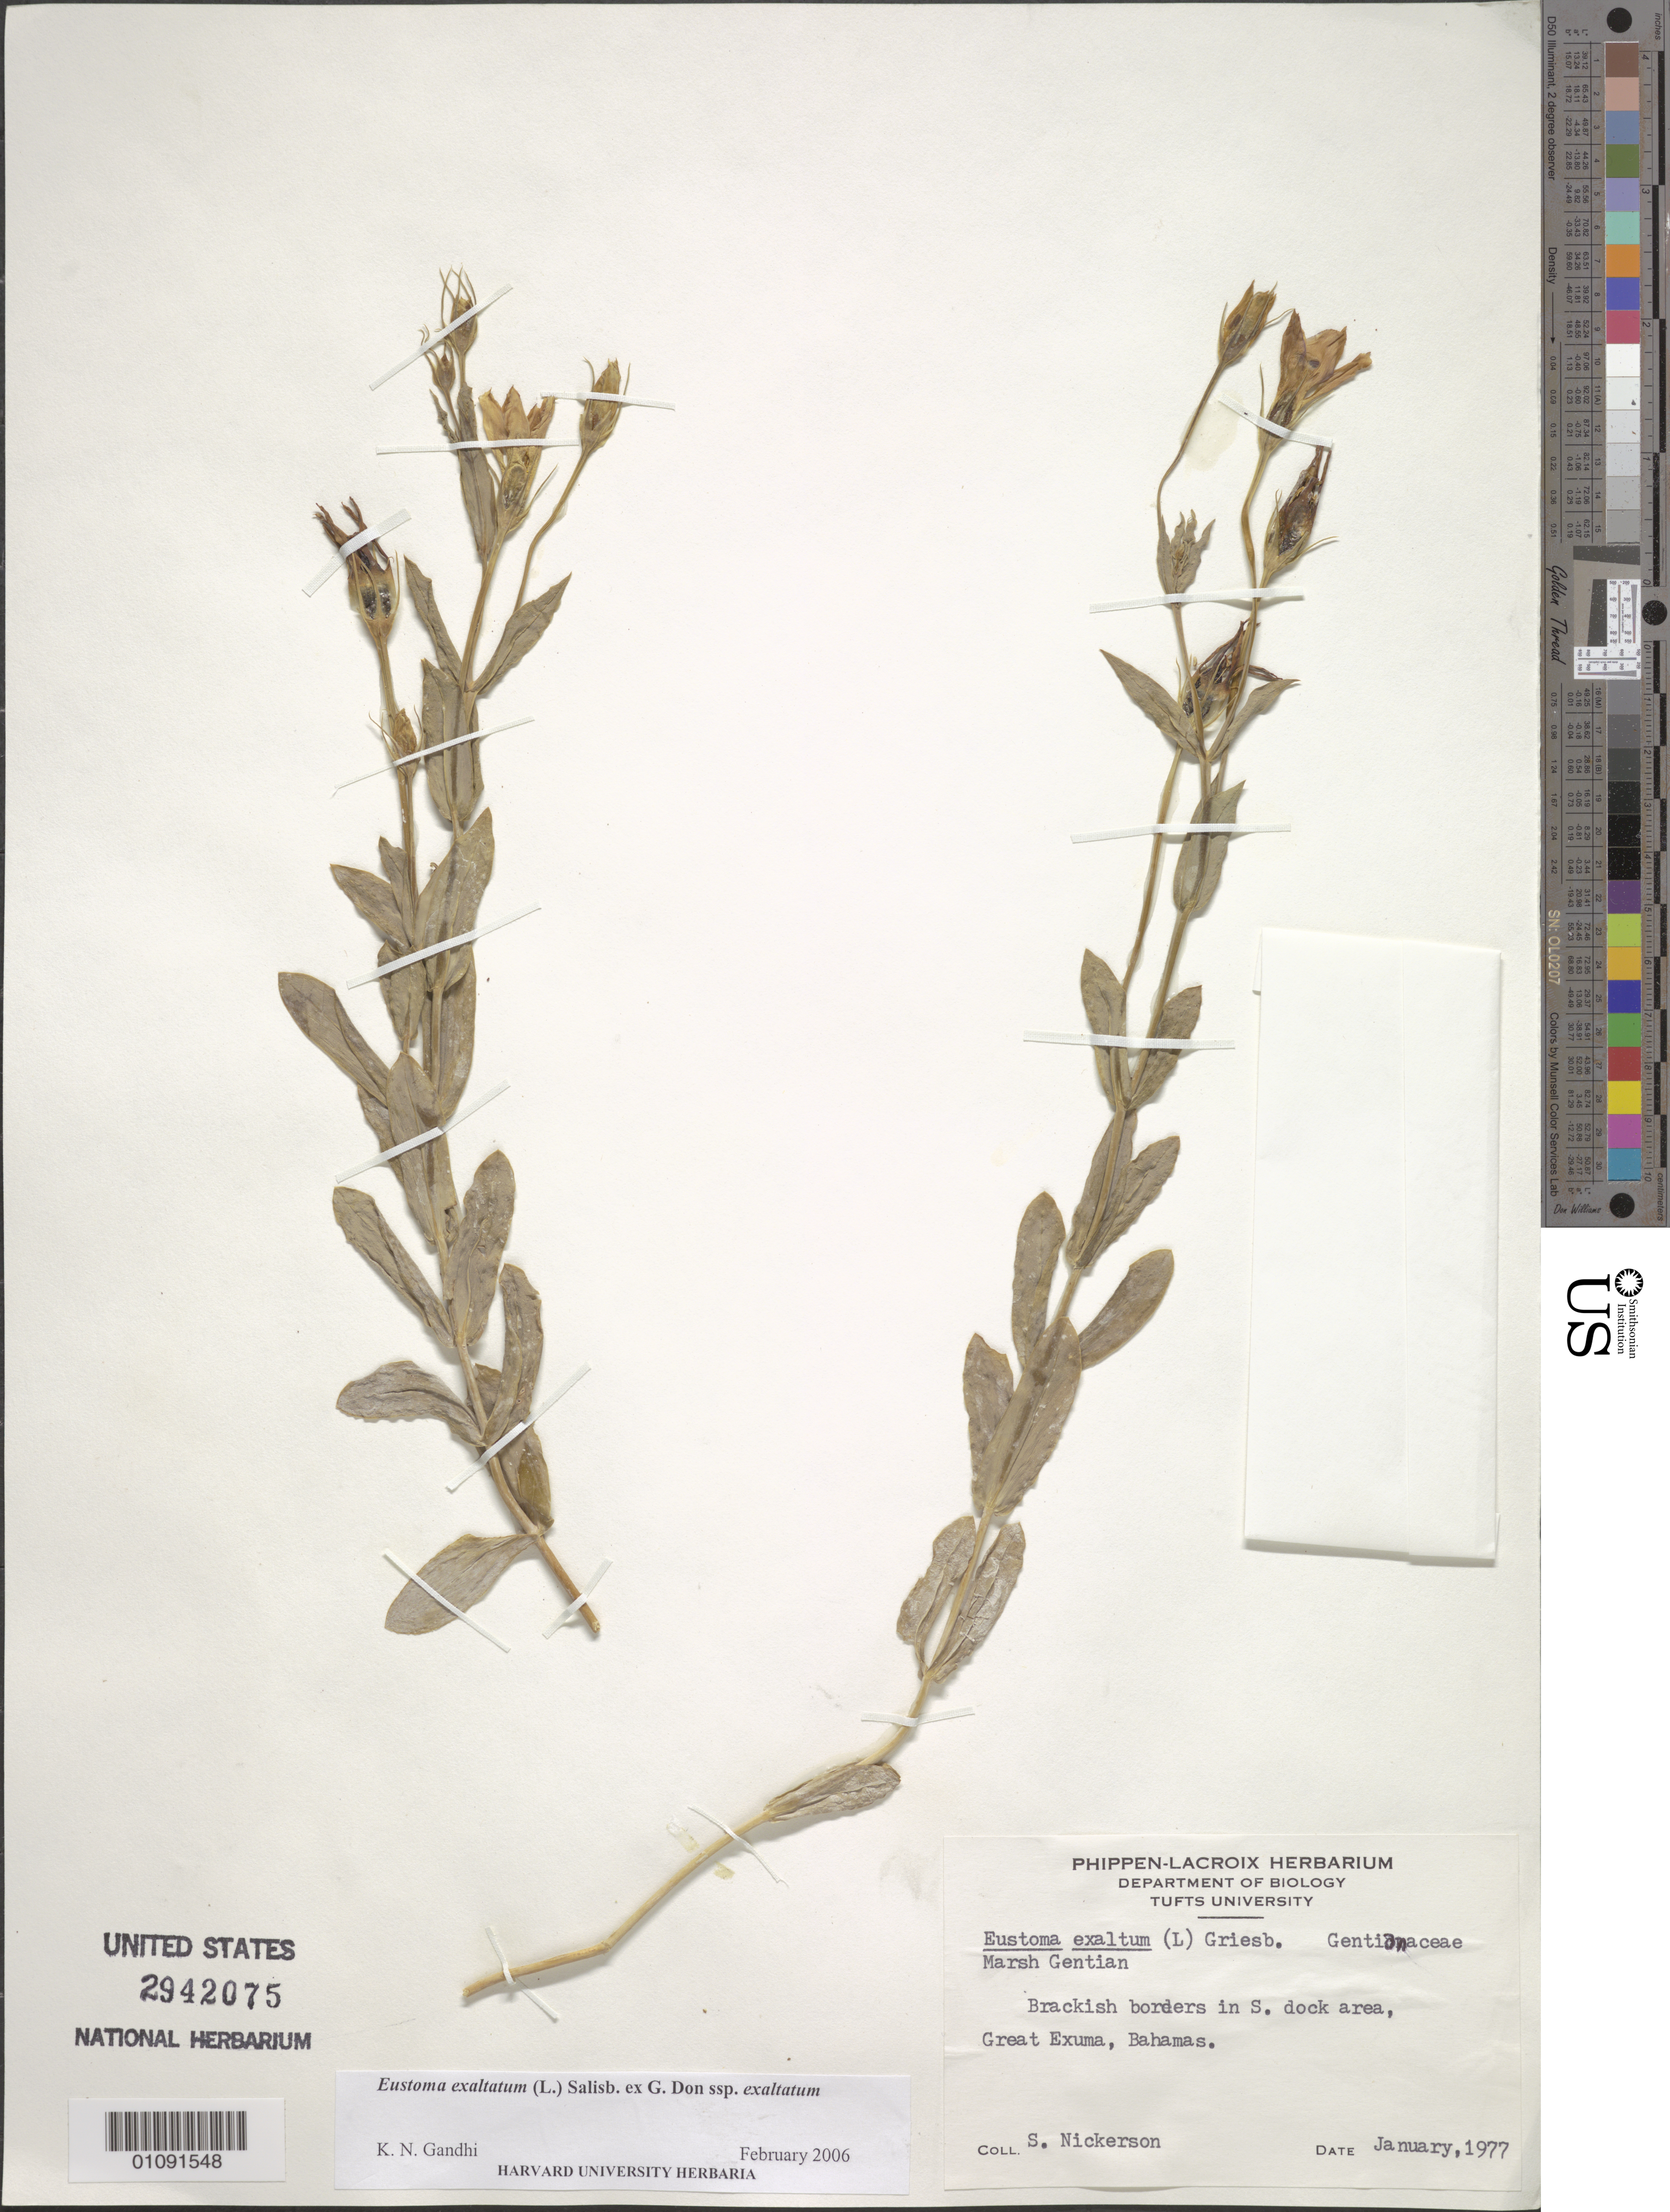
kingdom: Plantae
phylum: Tracheophyta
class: Magnoliopsida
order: Gentianales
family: Gentianaceae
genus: Eustoma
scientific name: Eustoma exaltatum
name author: (L.) Salisb. ex Don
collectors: S. Nickerson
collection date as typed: Jan 1977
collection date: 1977-01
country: Bahamas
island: Great Exuma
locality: Brackish borders in S. dock area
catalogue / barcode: US 2942075